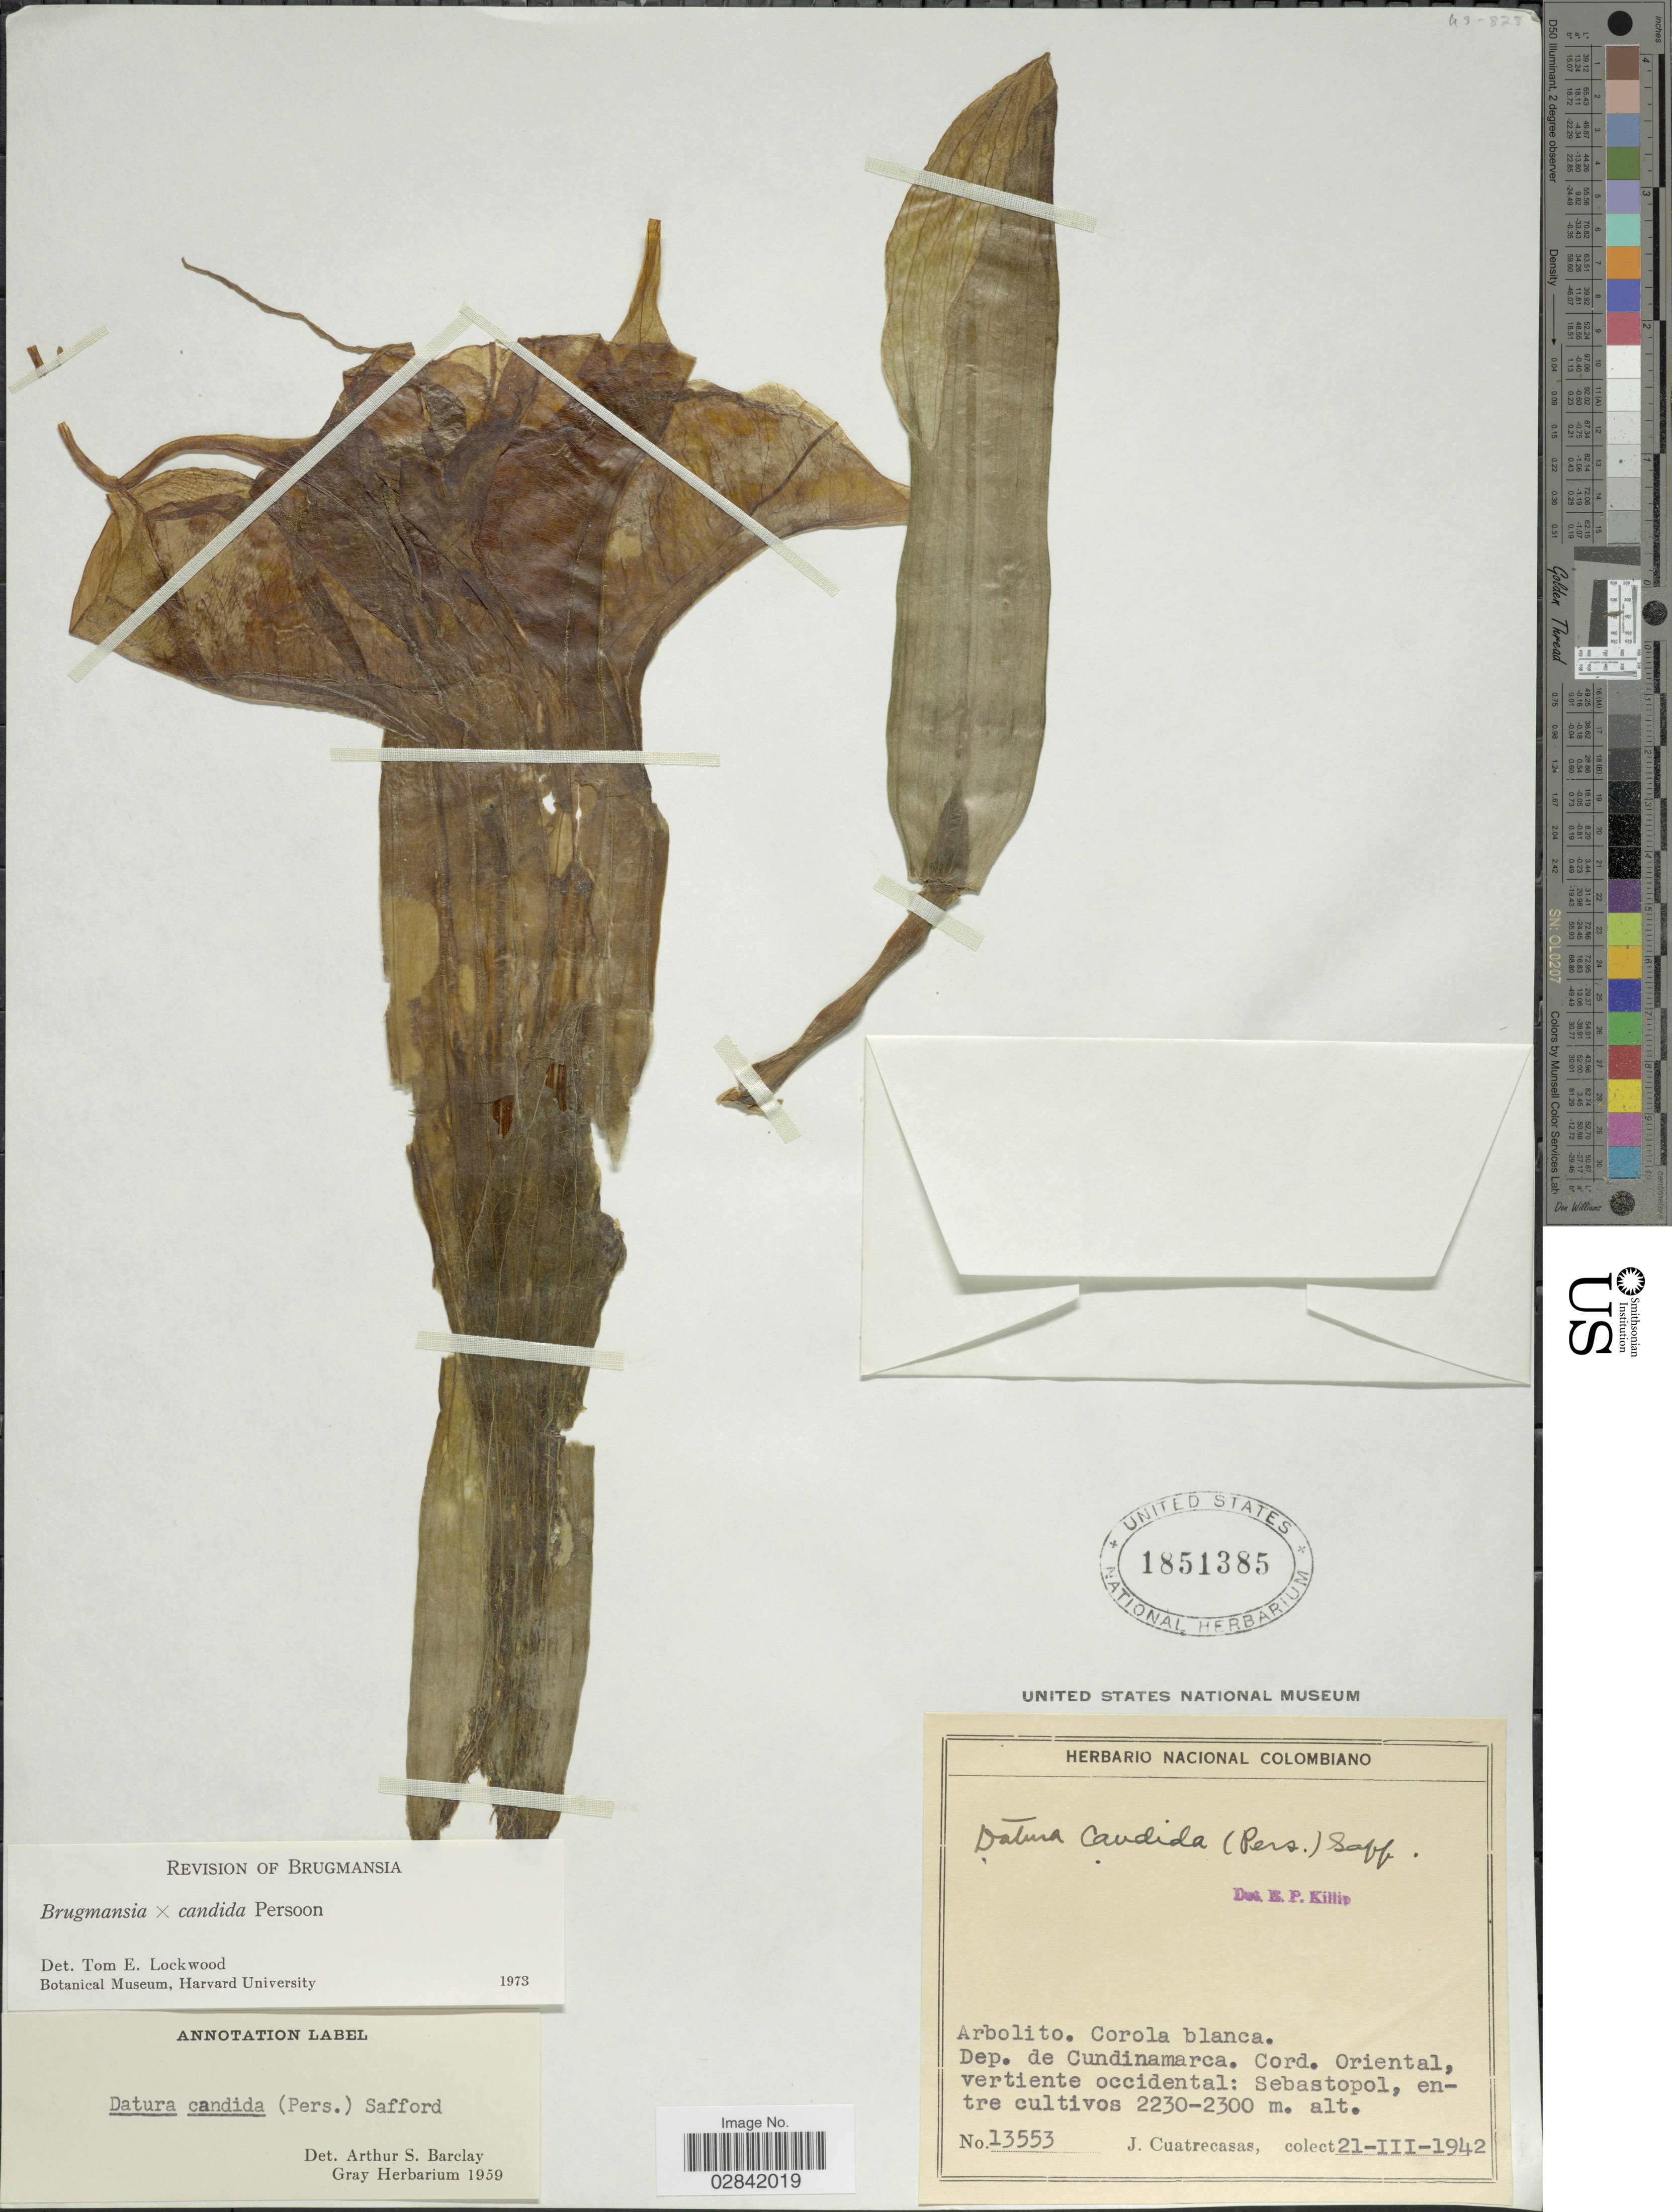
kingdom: Plantae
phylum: Tracheophyta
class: Magnoliopsida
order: Solanales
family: Solanaceae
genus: Brugmansia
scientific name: Brugmansia x candida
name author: Pers.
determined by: Lockwood, T. E.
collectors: J. Cuatrecasas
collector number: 13553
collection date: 1942-03-21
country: Colombia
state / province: Cundinamarca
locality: Dep. de Cundinamarca. Cord. Oriental, vertiente occidental: Sebastopol, entre cultivos.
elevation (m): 2230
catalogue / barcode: US 1851385